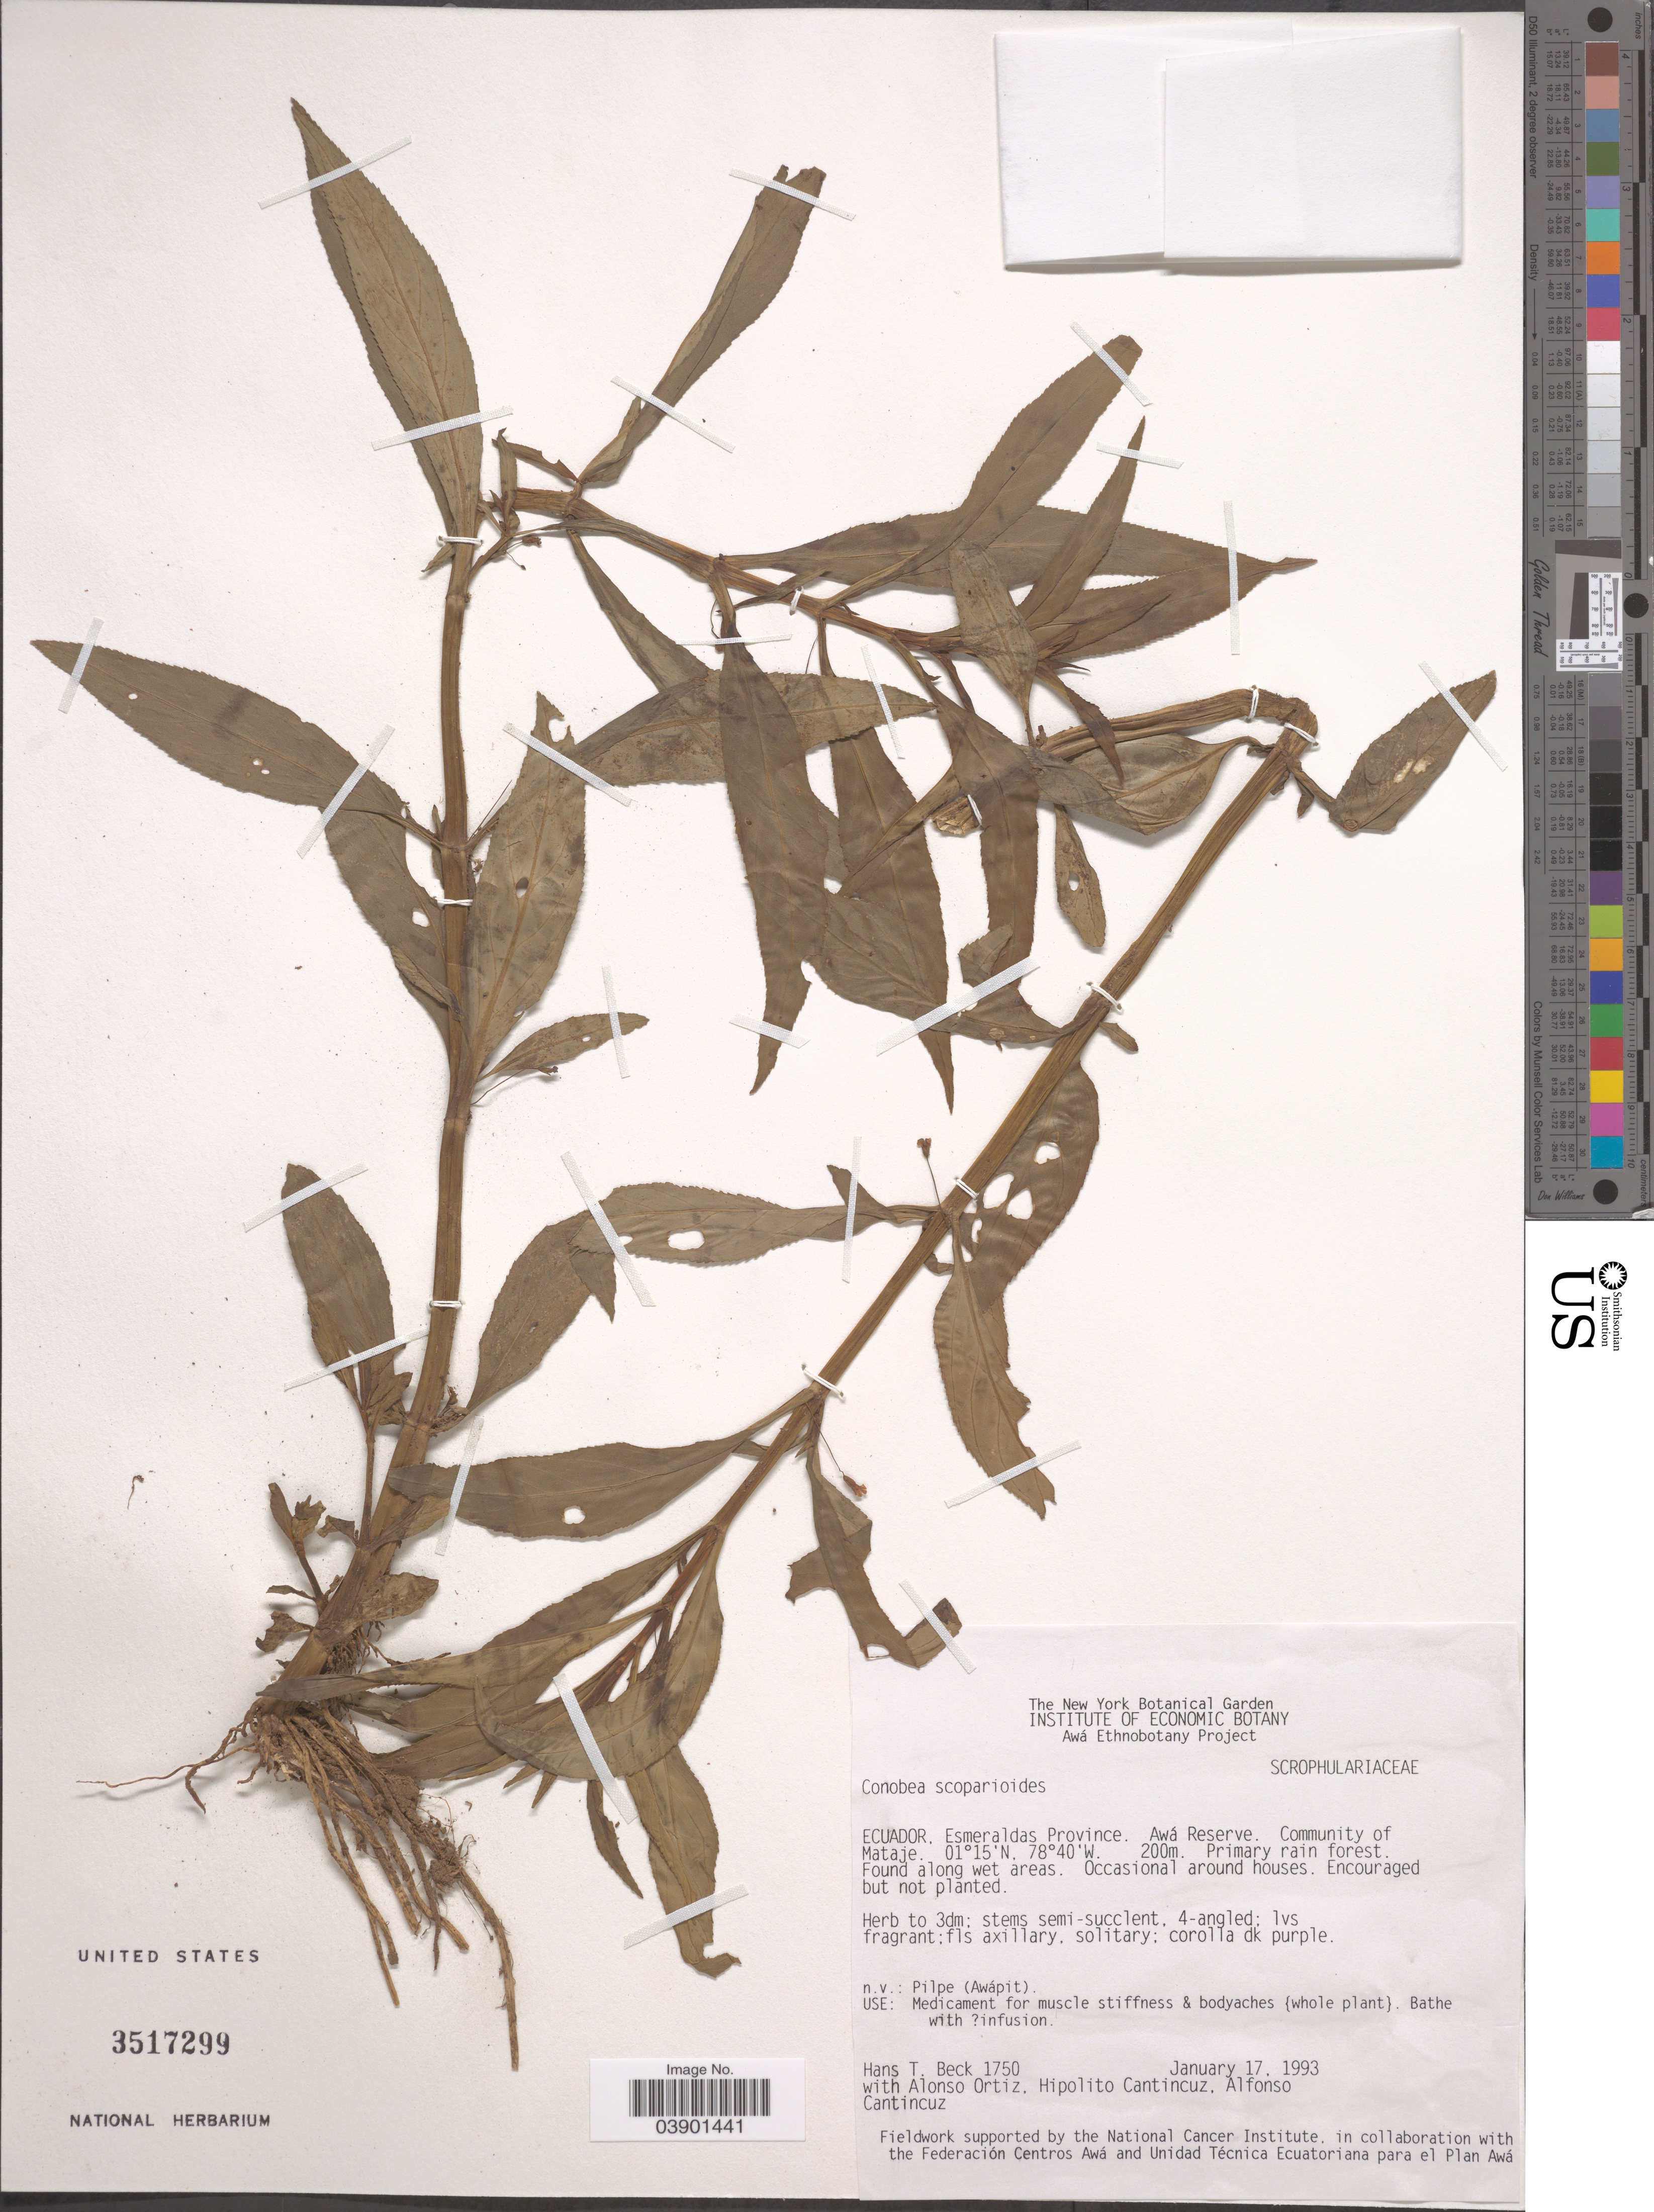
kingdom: Plantae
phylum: Tracheophyta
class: Magnoliopsida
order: Lamiales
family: Plantaginaceae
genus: Conobea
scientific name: Conobea scoparioides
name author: (Cham. & Schltdl.) Benth.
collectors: H. T. Beck, A. Ortiz, H. Cantincuz & A. Cantincuz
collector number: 1750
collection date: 1993-01-17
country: Ecuador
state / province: Esmeraldas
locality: Awá Reserve. Community of Mataje.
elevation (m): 200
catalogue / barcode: US 3517299